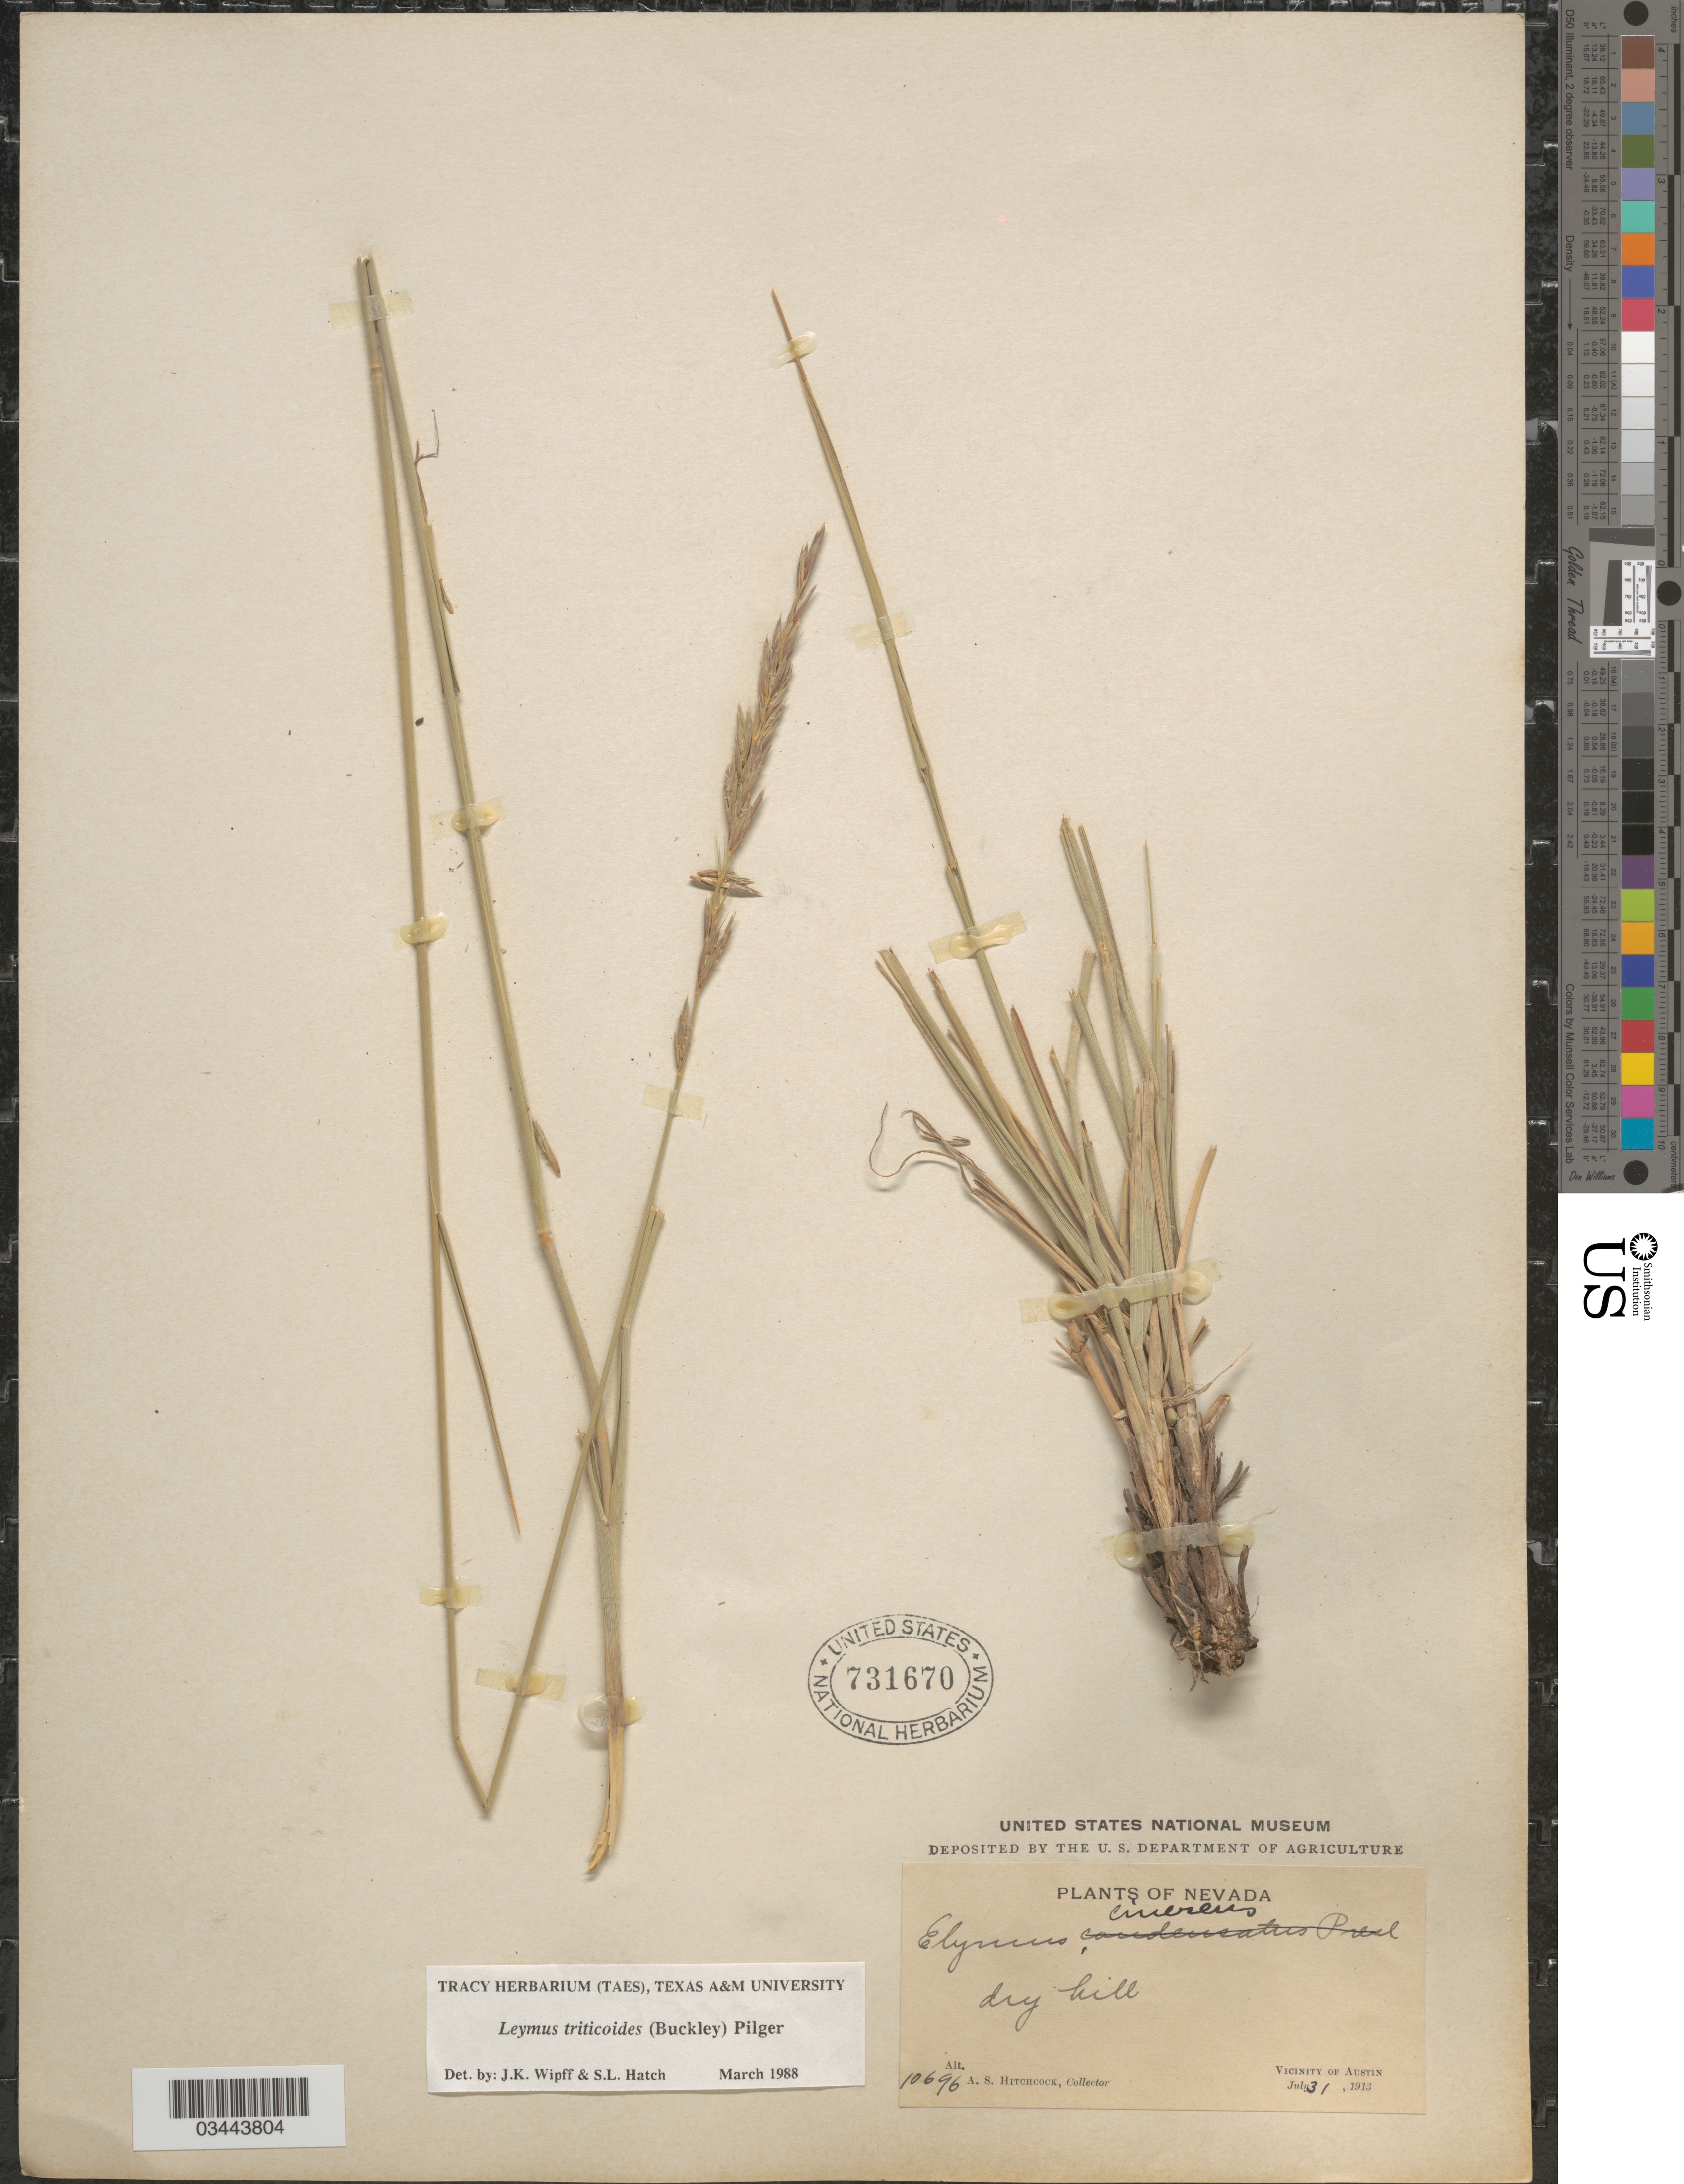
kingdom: Plantae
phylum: Tracheophyta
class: Liliopsida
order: Poales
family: Poaceae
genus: Leymus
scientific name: Leymus triticoides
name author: (Buckley) Pilg.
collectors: A. S. Hitchcock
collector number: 10696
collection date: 1913-07-31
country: United States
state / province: Nevada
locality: Dry hill. Vicinity of Austin.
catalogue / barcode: US 731670